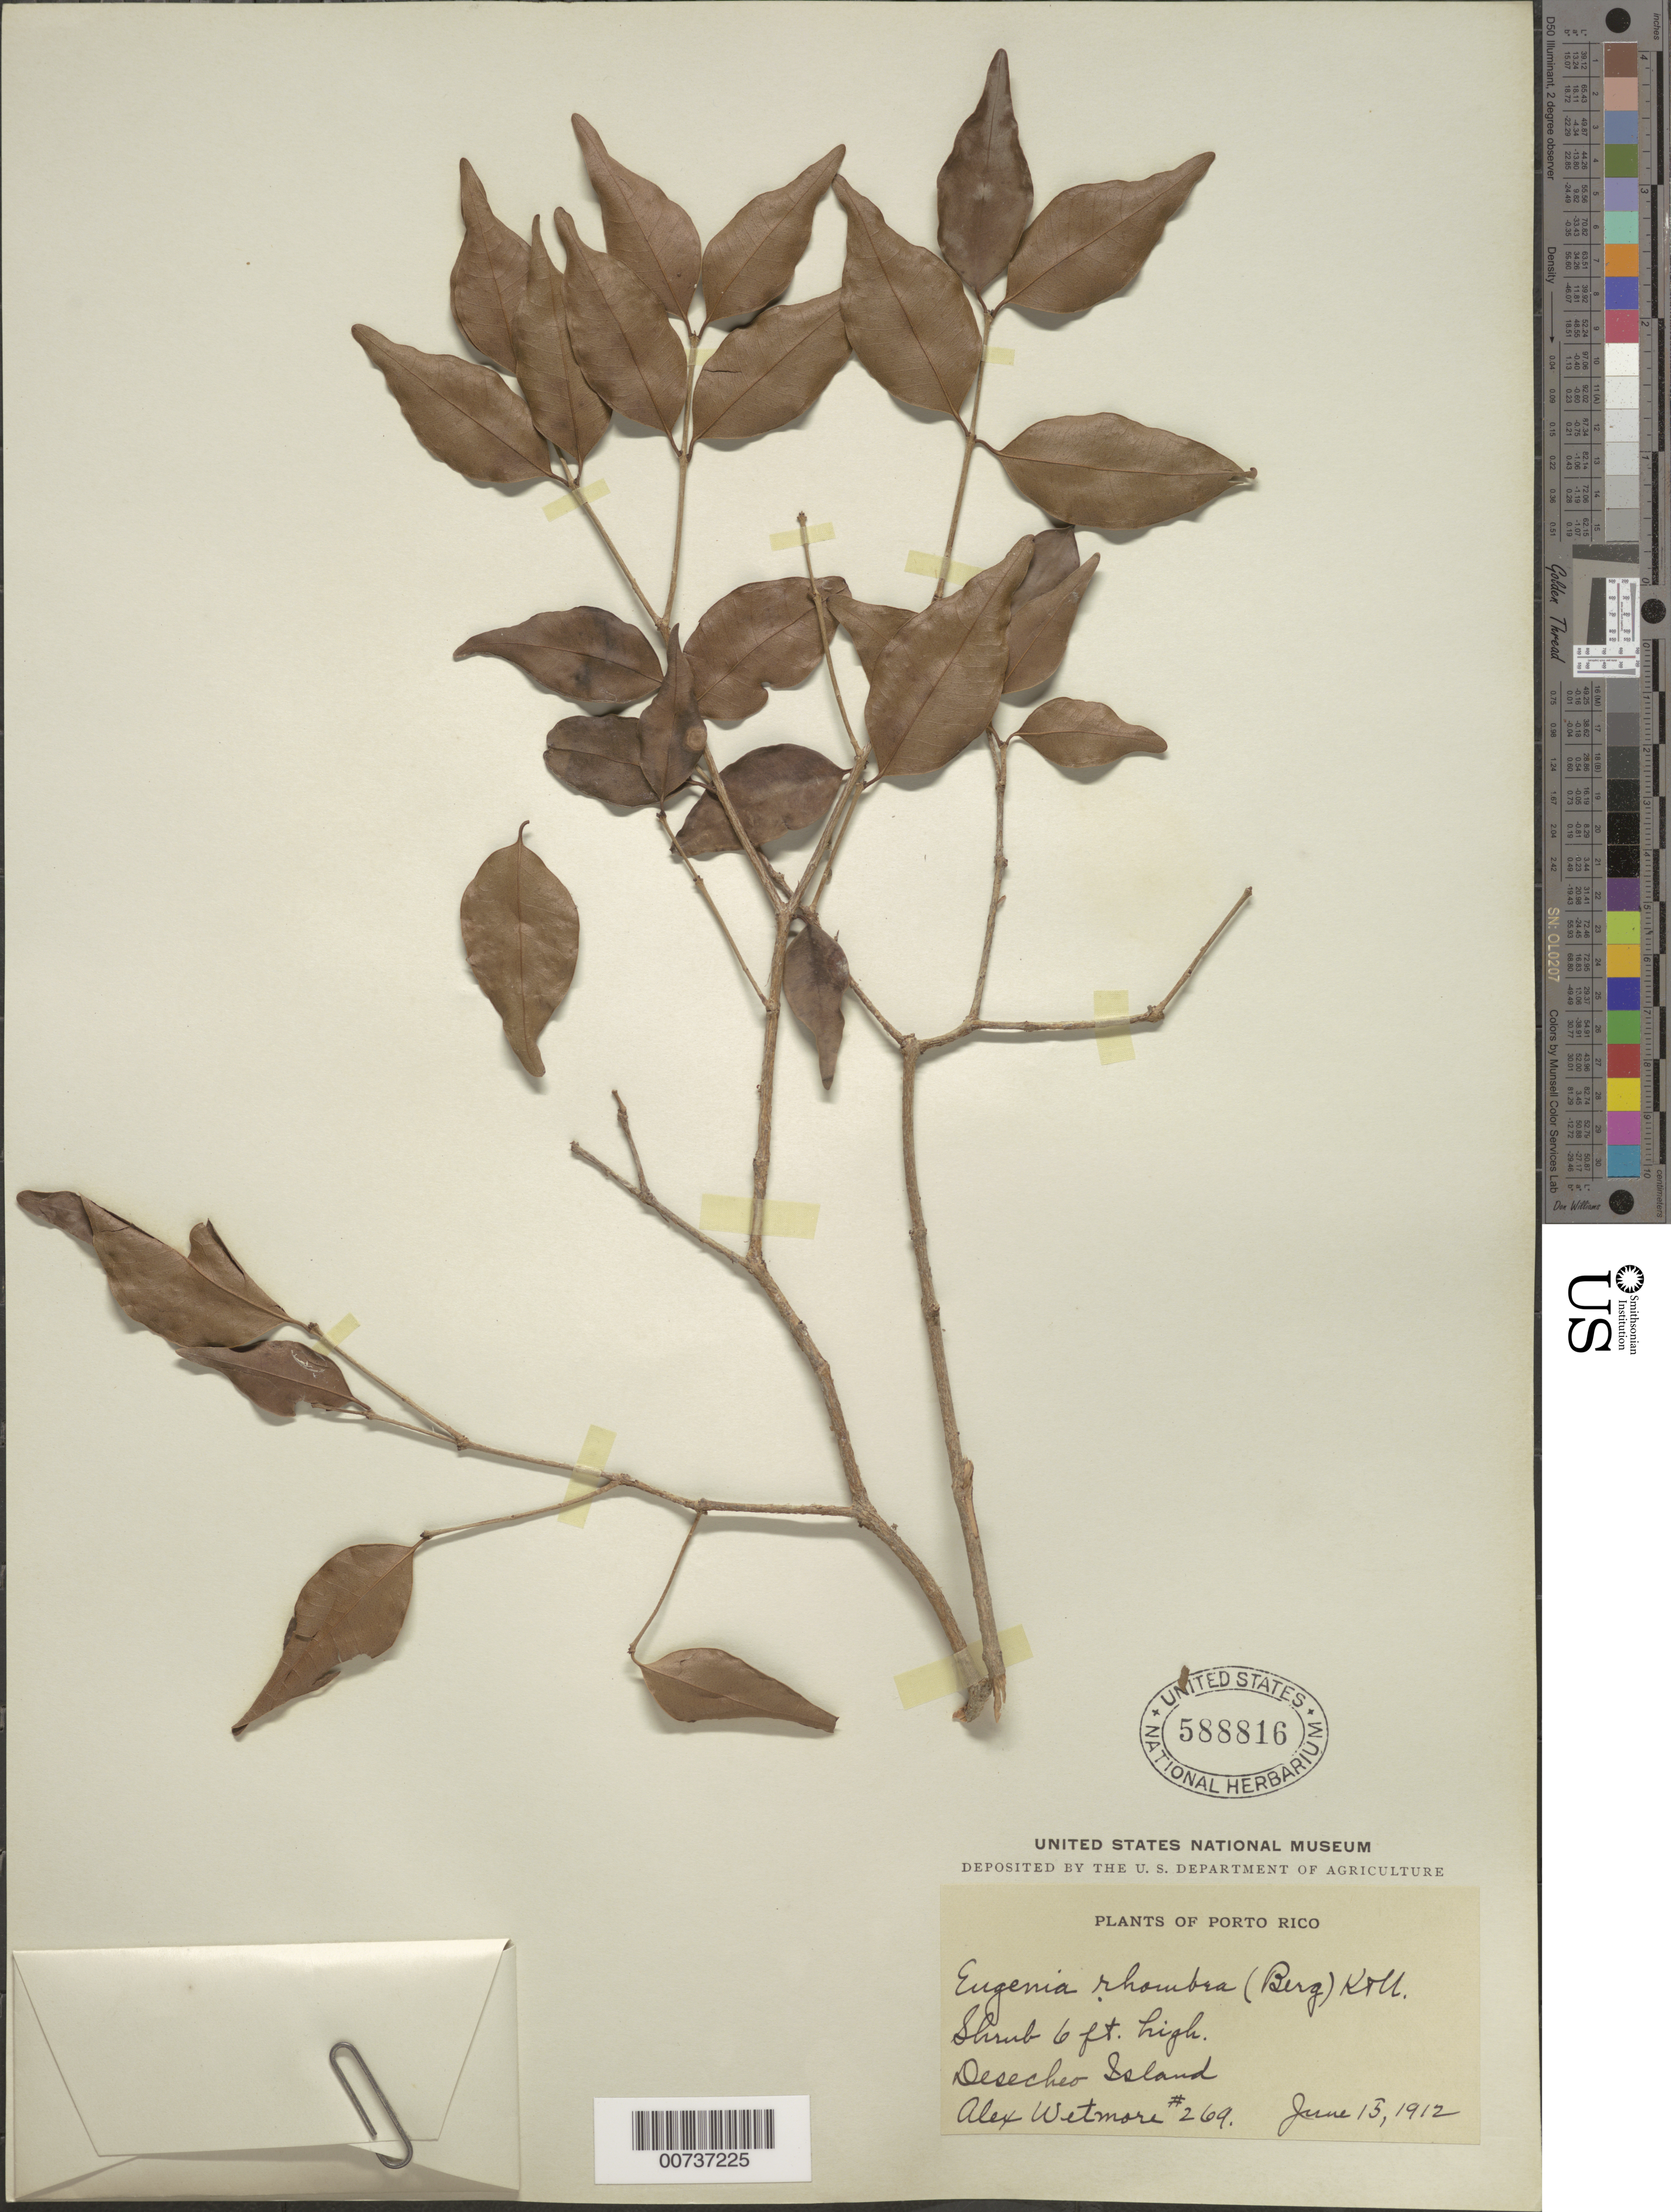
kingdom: Plantae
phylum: Tracheophyta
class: Magnoliopsida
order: Myrtales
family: Myrtaceae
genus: Eugenia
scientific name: Eugenia rhombea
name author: (O. Berg) Krug & Urb.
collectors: A. Wetmore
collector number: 269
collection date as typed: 15 Jun 1912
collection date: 1912-06-15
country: Puerto Rico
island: Desecheo I.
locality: Desecheo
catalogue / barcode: US 588816